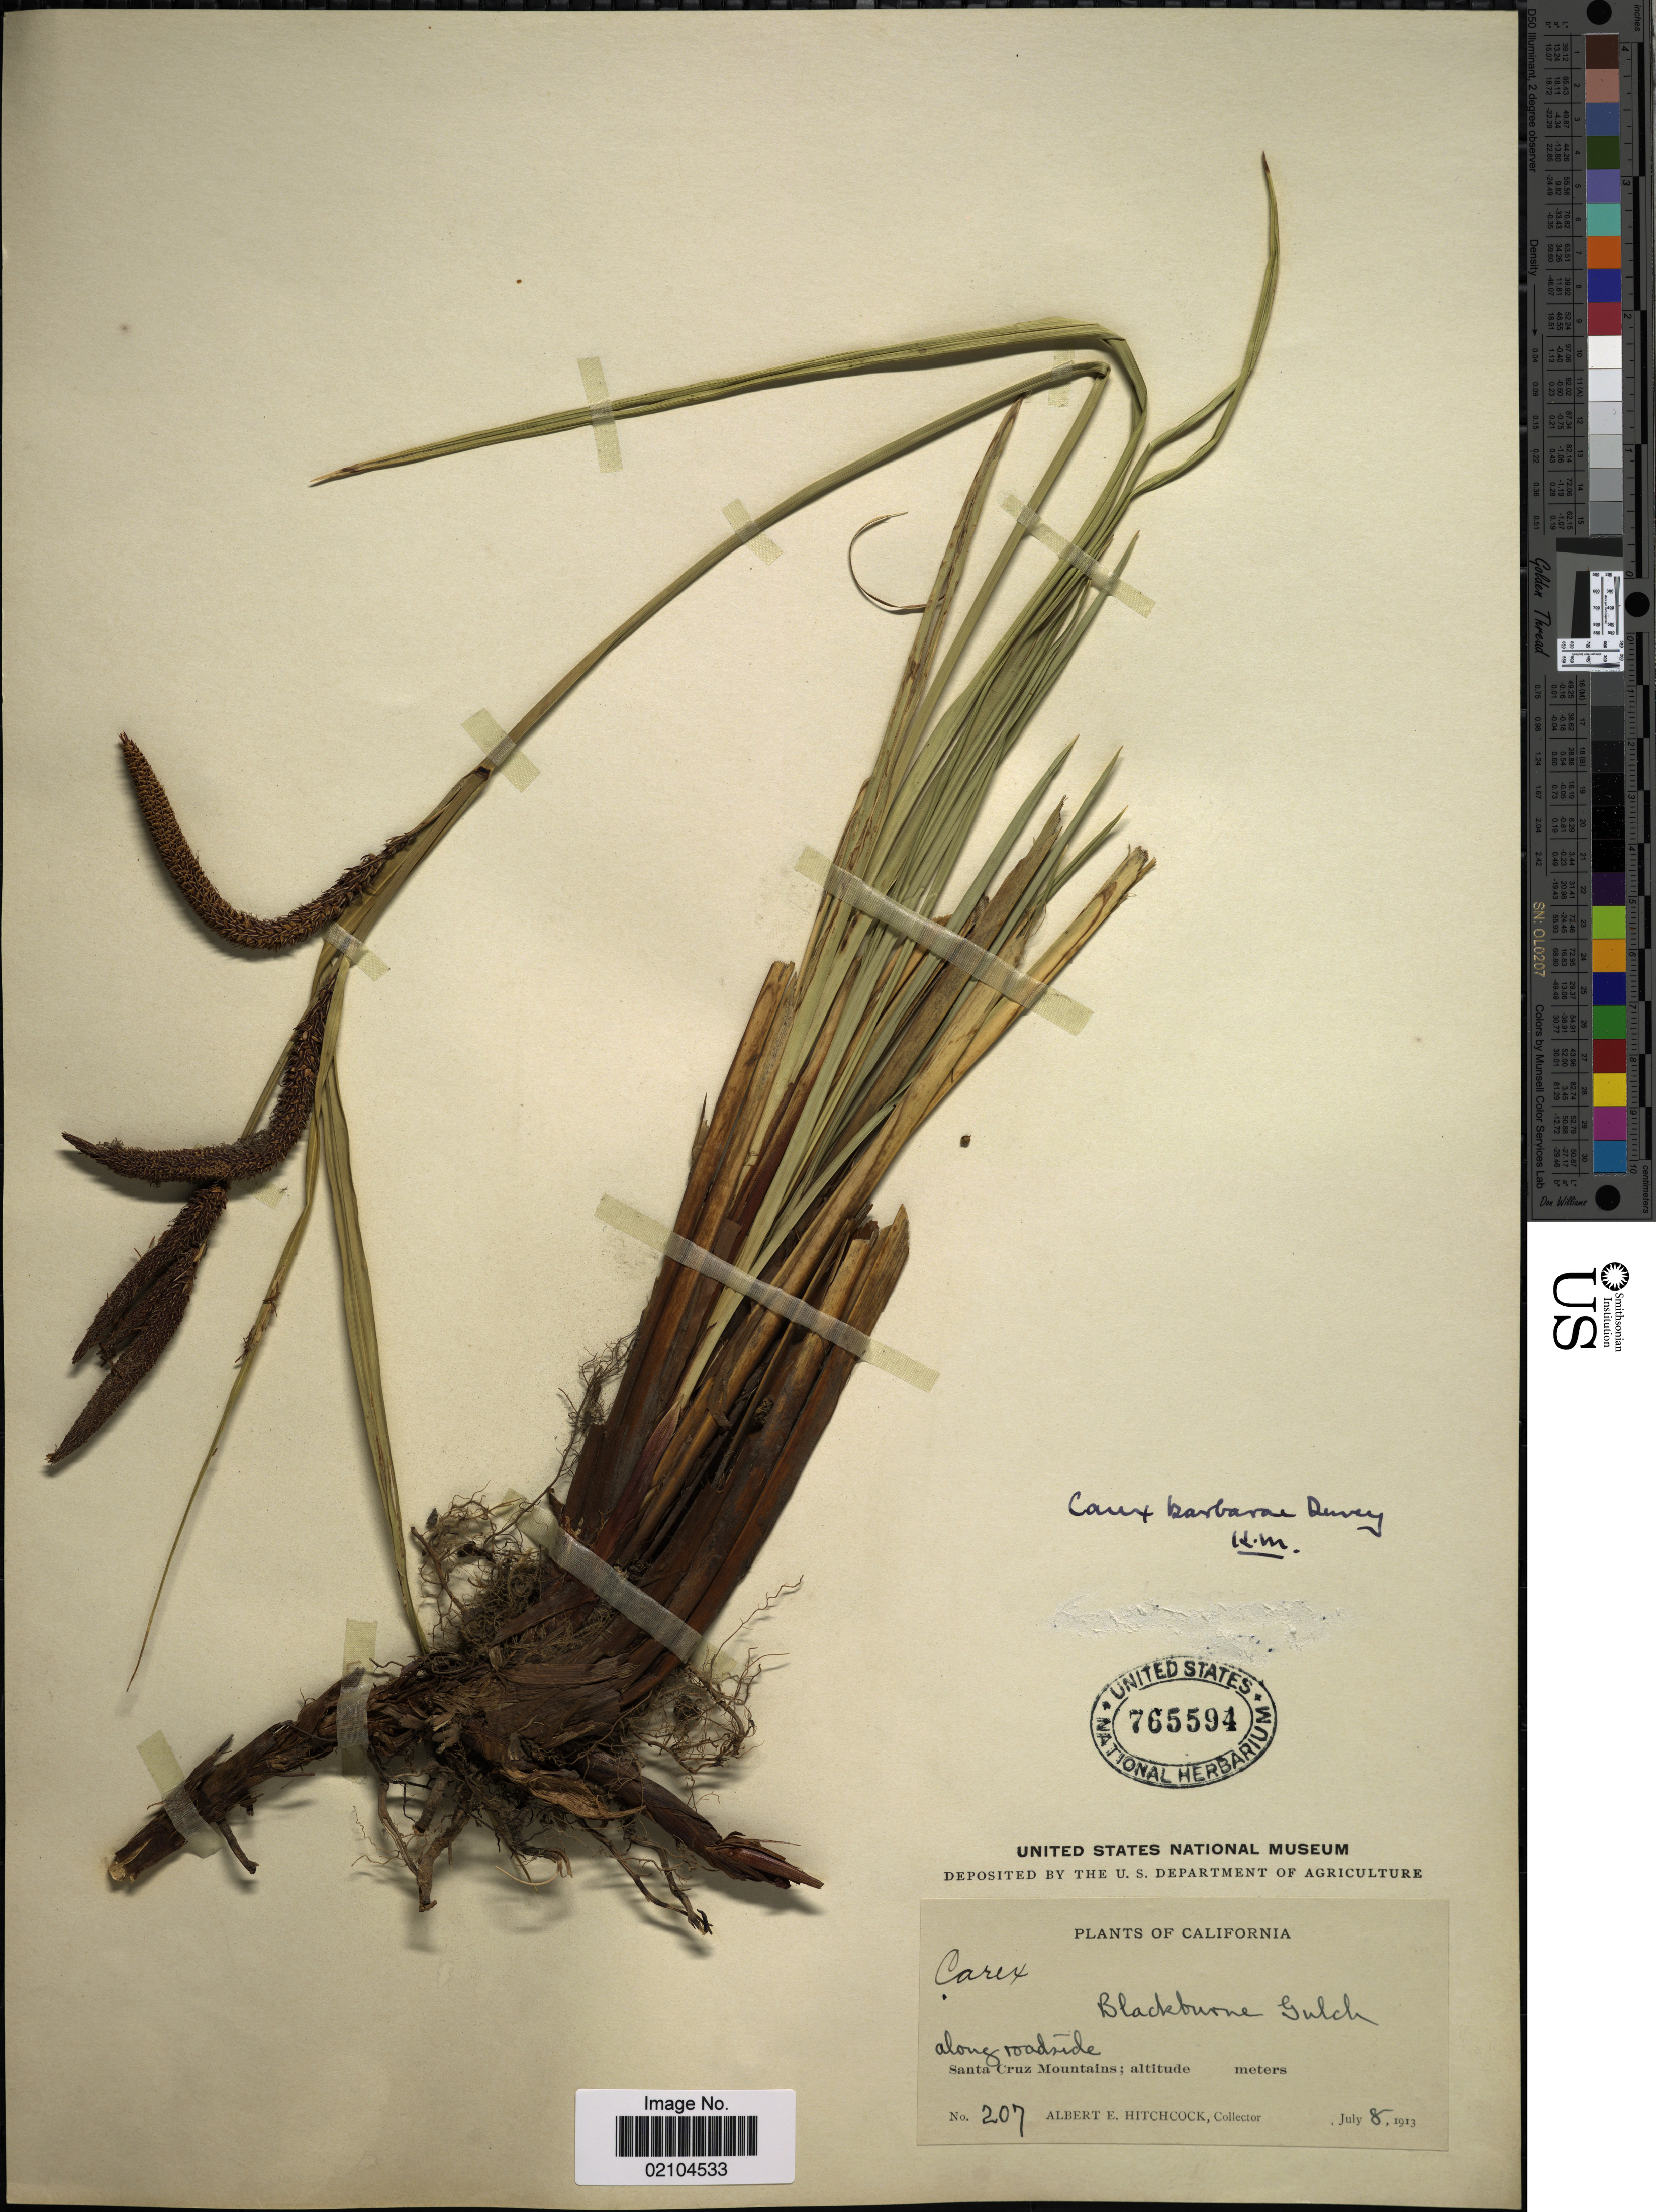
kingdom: Plantae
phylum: Tracheophyta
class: Liliopsida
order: Poales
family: Cyperaceae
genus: Carex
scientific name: Carex barbarae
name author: Dewey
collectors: A. Hitchcock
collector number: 207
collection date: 1913-07-08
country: United States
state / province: California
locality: Along roadside, Santa Cruz Mountains.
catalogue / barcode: US 765594